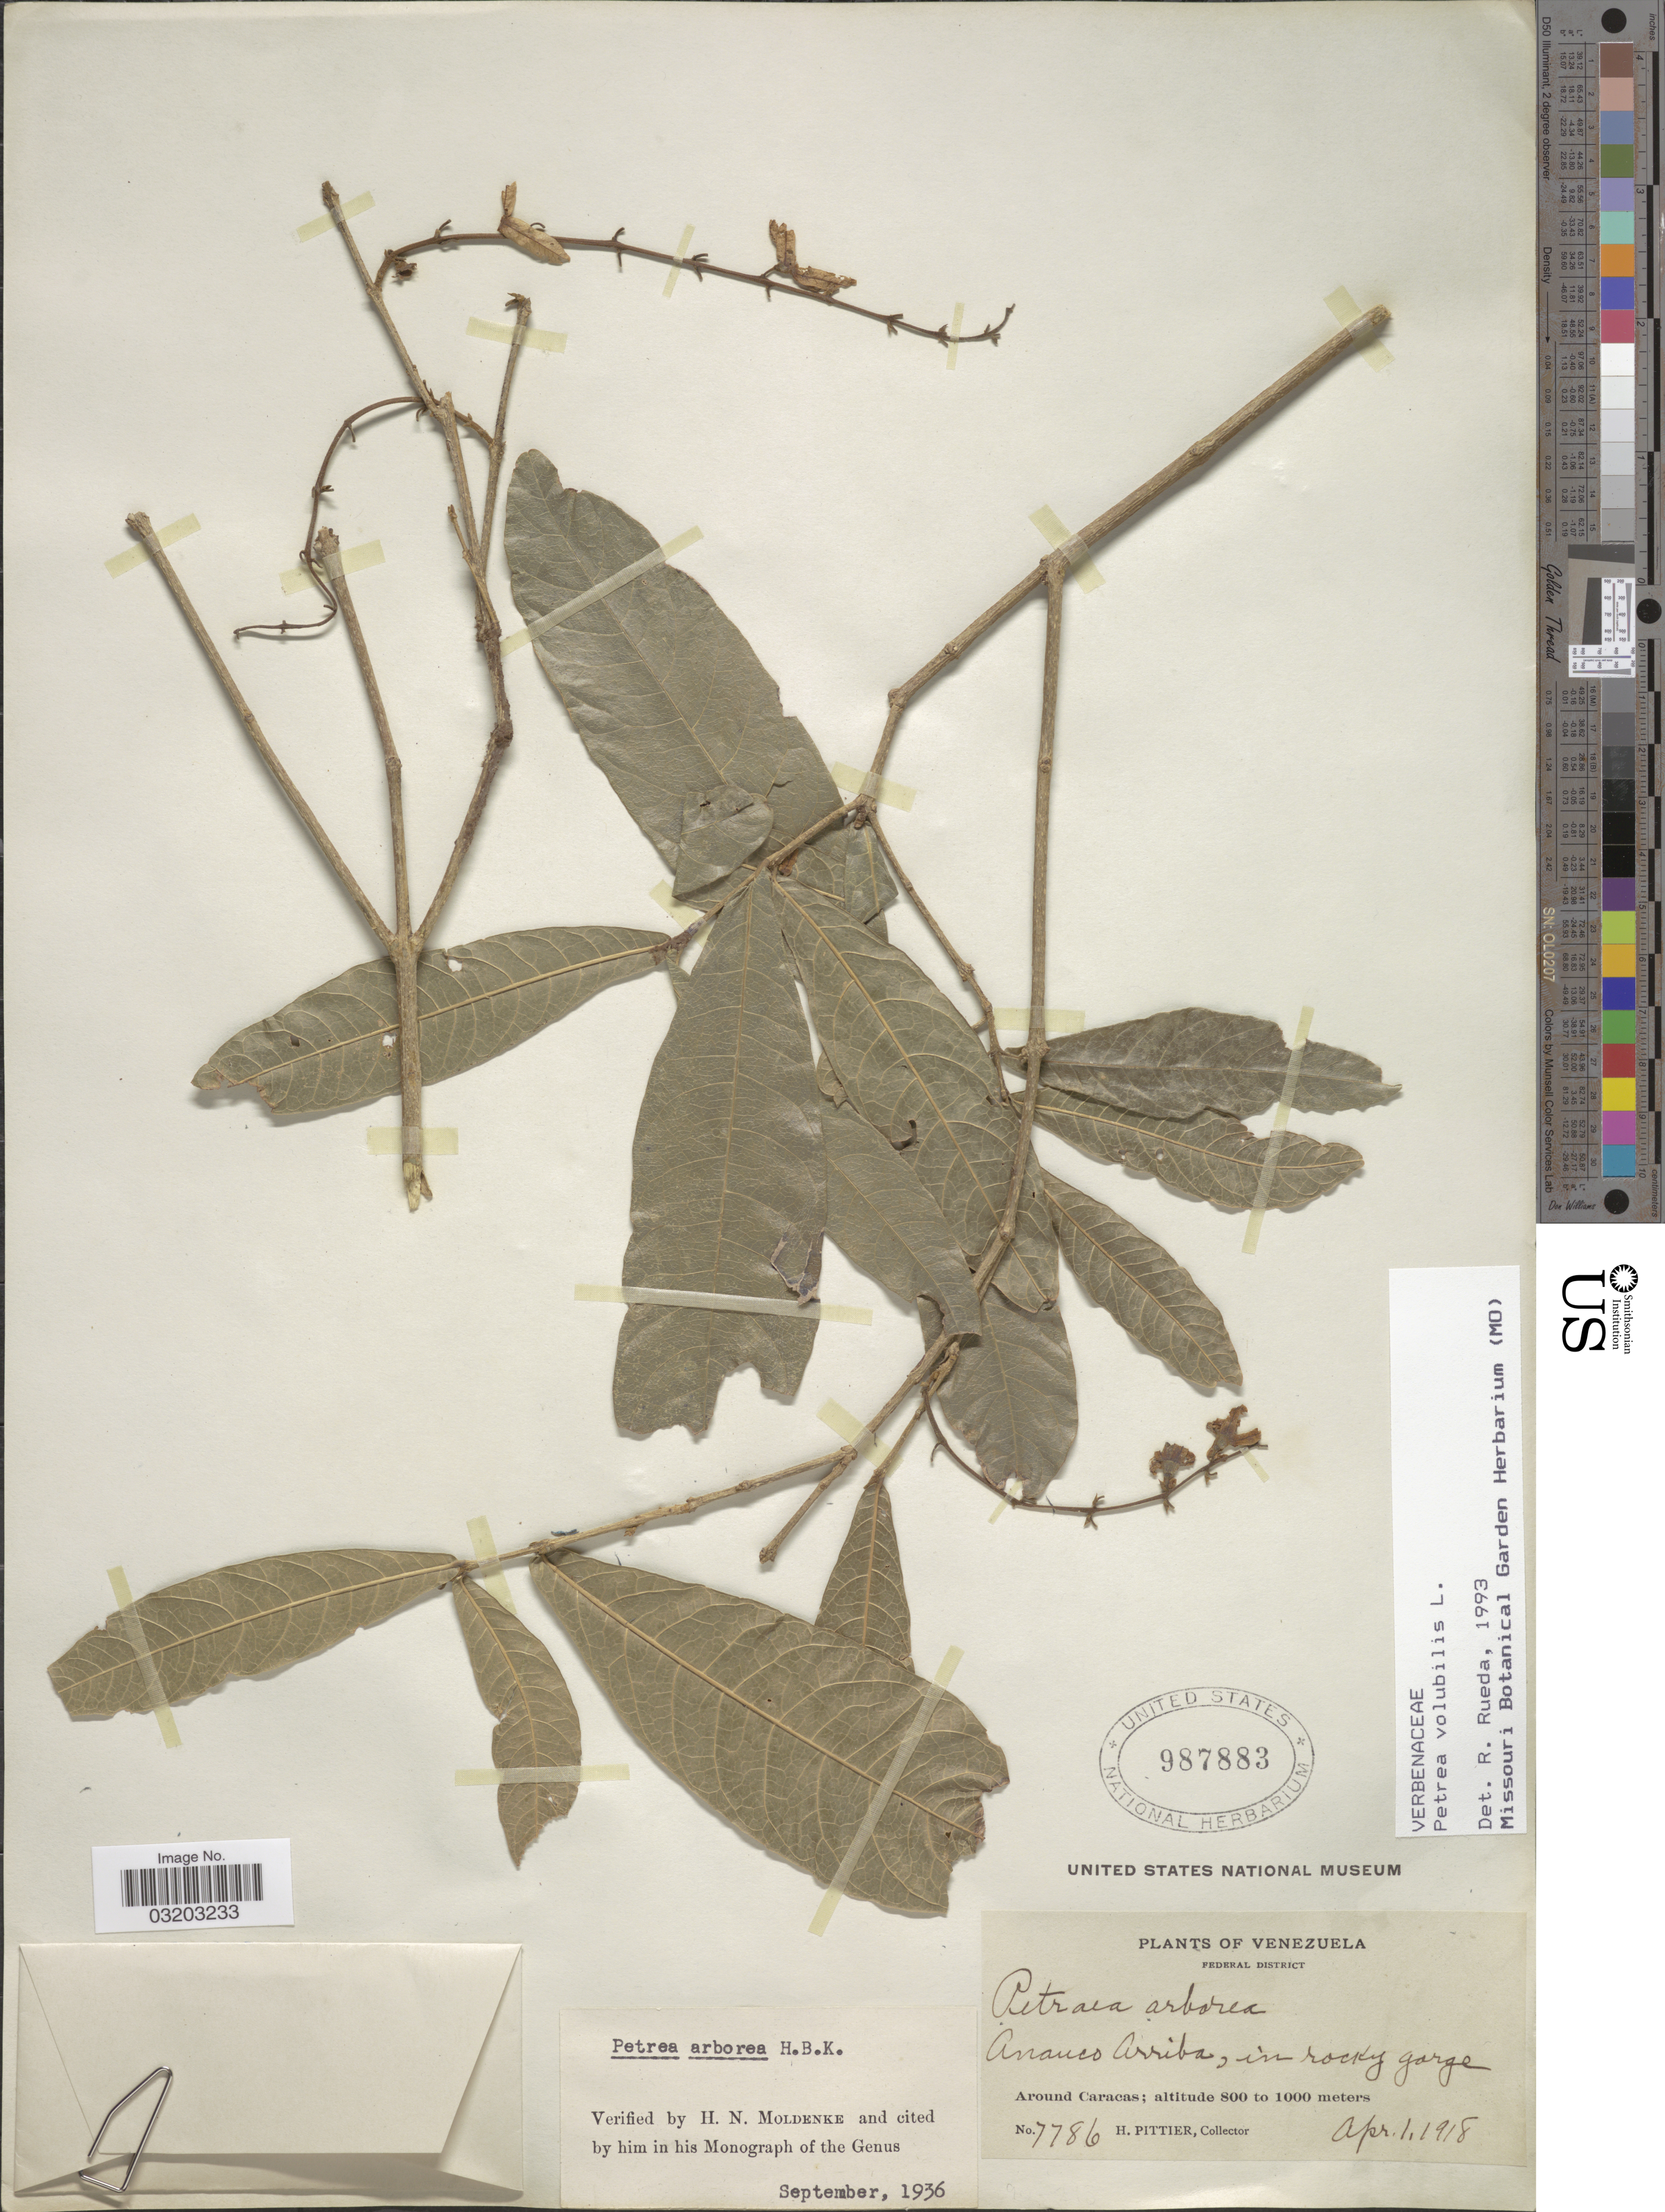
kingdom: Plantae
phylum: Tracheophyta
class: Magnoliopsida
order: Lamiales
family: Verbenaceae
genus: Petrea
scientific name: Petrea volubilis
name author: L.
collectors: H. F. Pittier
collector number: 7786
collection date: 1918-04-01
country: Venezuela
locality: Federal District. Anauco Arriba. Around Caracas.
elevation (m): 800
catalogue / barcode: US 987883